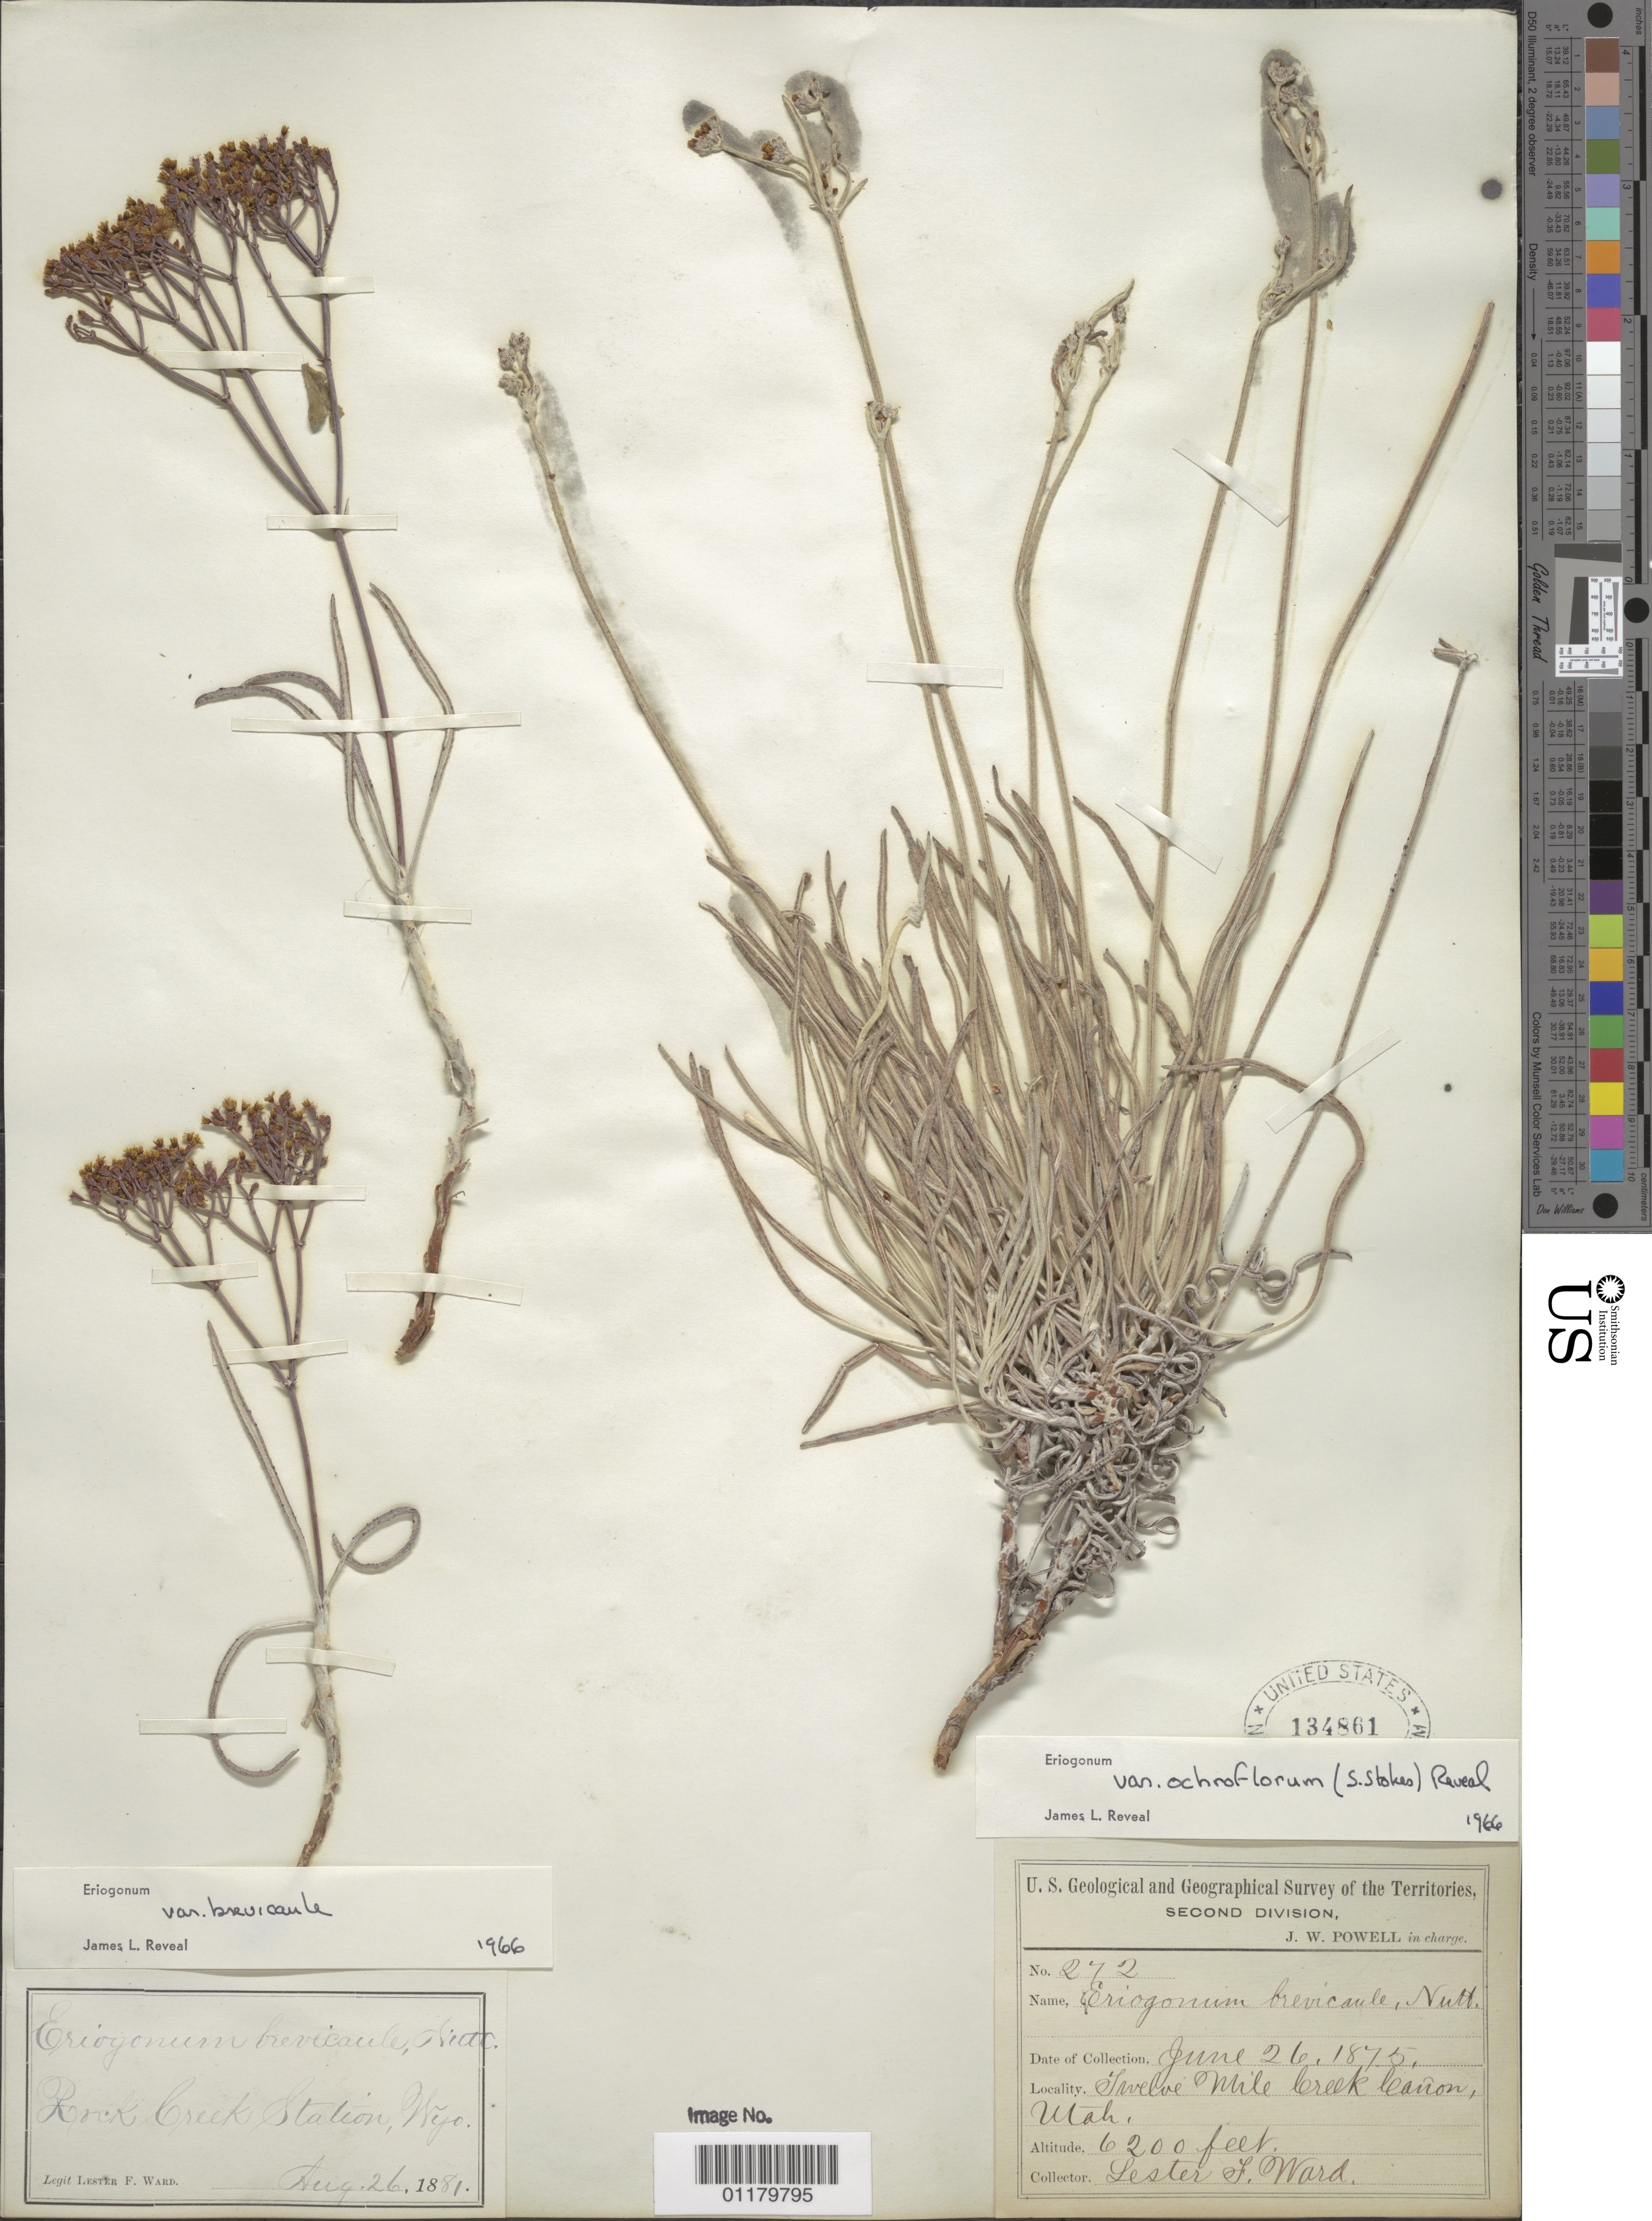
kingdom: Plantae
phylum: Tracheophyta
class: Magnoliopsida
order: Caryophyllales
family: Polygonaceae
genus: Eriogonum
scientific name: Eriogonum brevicaule var. brevicaule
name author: Nutt.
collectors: L. F. Ward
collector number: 272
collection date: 1875-06-26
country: United States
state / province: Utah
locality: Twelve mile Creek Canyon.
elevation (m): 1890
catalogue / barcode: US 134861